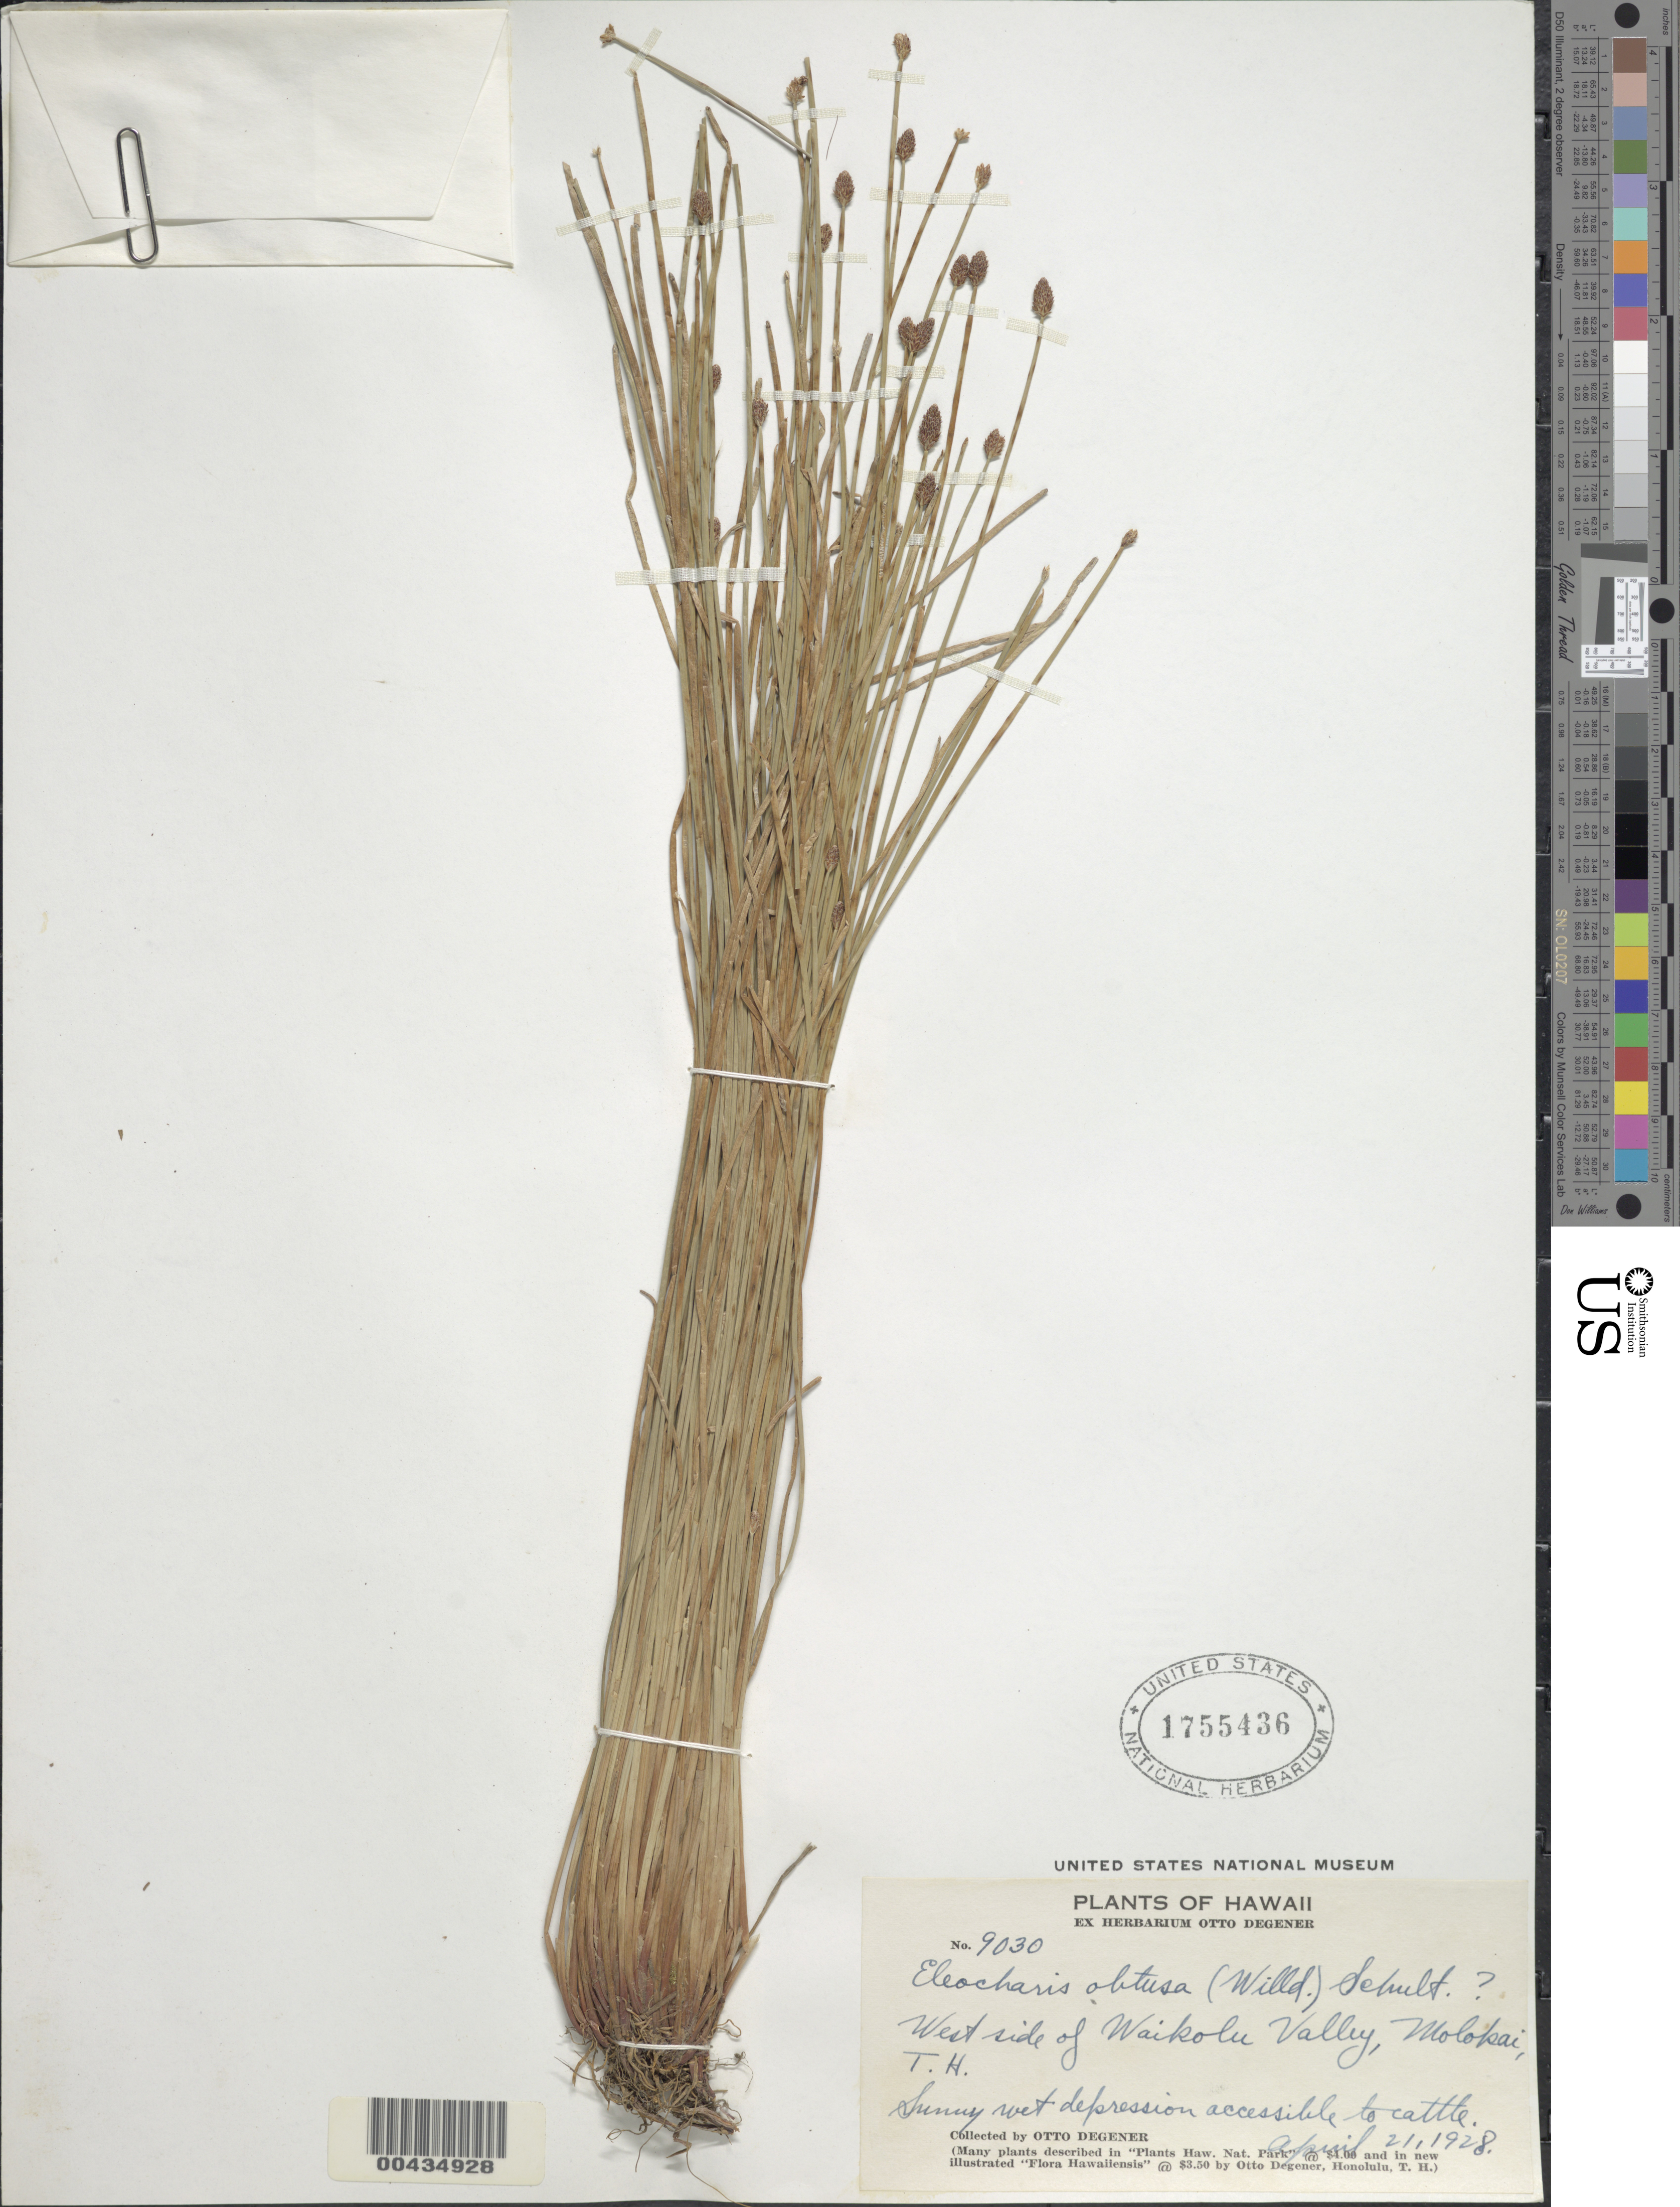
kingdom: Plantae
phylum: Tracheophyta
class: Liliopsida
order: Poales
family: Cyperaceae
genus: Eleocharis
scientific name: Eleocharis obtusa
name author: (Willd.) Schult.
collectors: O. Degener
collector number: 9030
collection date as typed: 21 Apr 1928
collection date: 1928-04-21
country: United States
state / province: Hawaii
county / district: Maui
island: Moloka'i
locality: West side of Waikolu Valley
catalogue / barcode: US 1755436